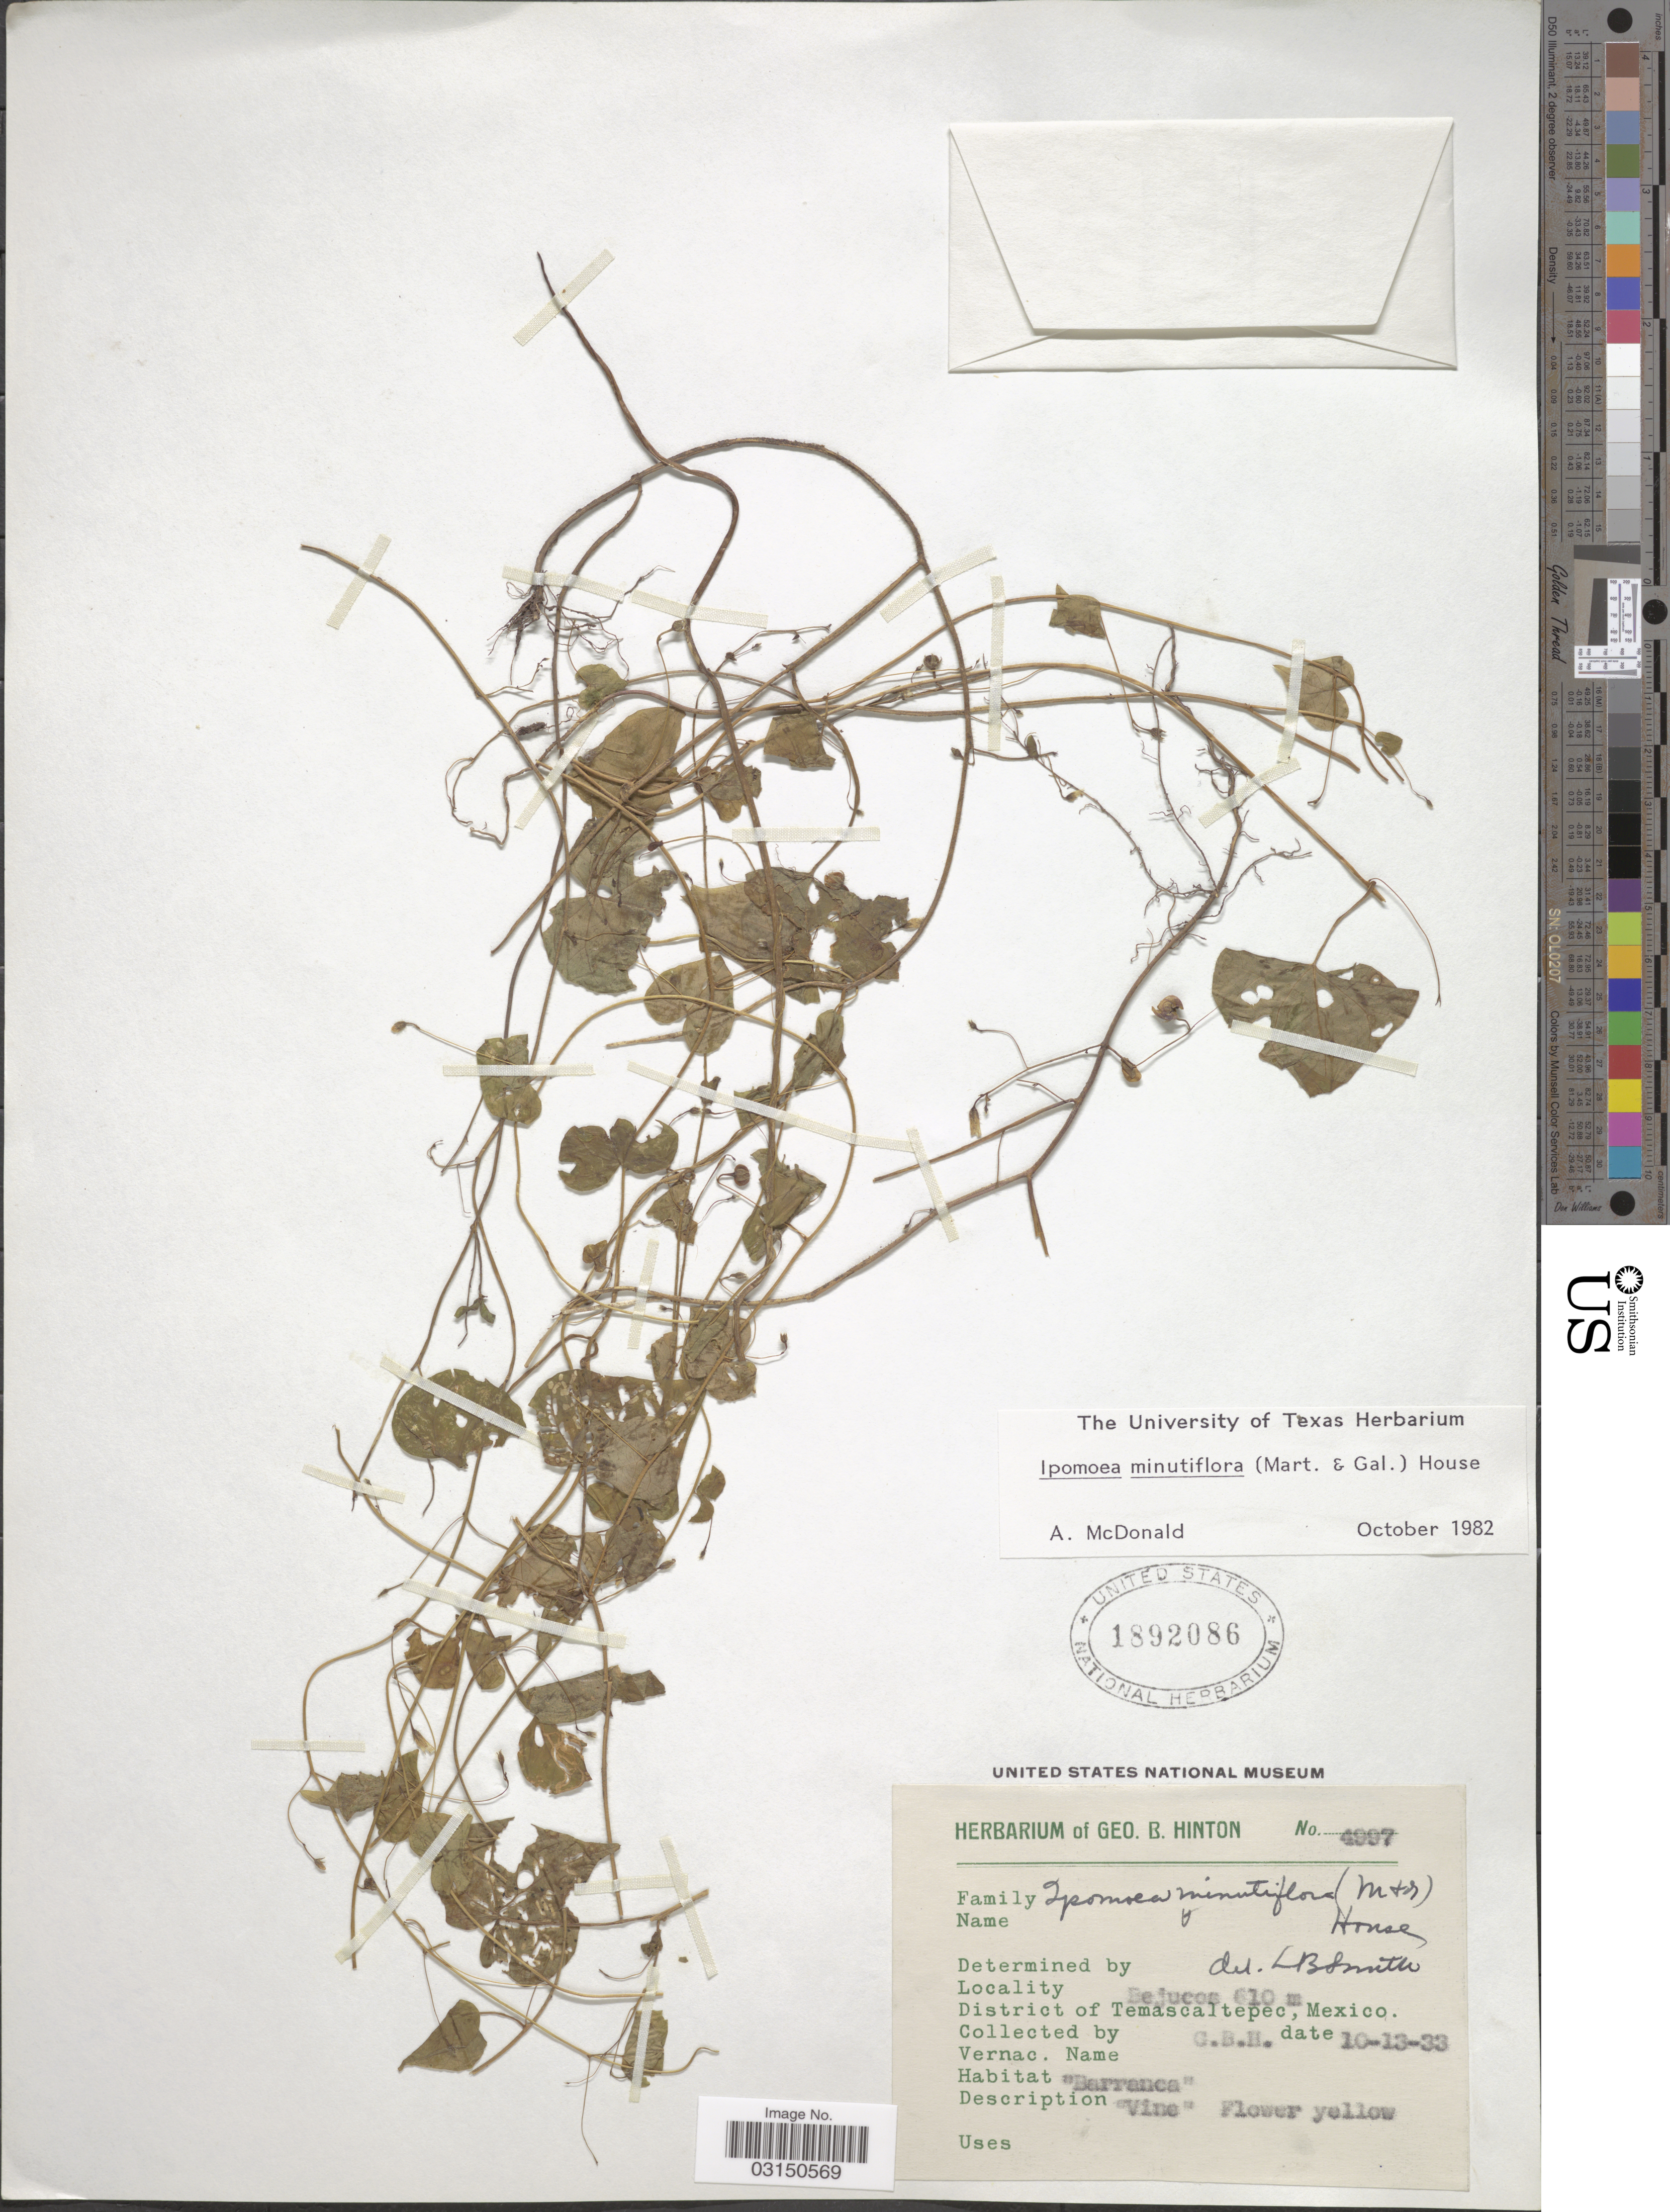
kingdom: Plantae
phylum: Tracheophyta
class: Magnoliopsida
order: Solanales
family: Convolvulaceae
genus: Ipomoea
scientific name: Ipomoea minutiflora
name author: (M. Martens) House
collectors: G. B. Hinton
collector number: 4997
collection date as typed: Transcribed d/m/y: 13/10/33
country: Mexico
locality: Bejucos. District Temascaltepec.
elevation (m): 610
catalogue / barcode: US 1892086